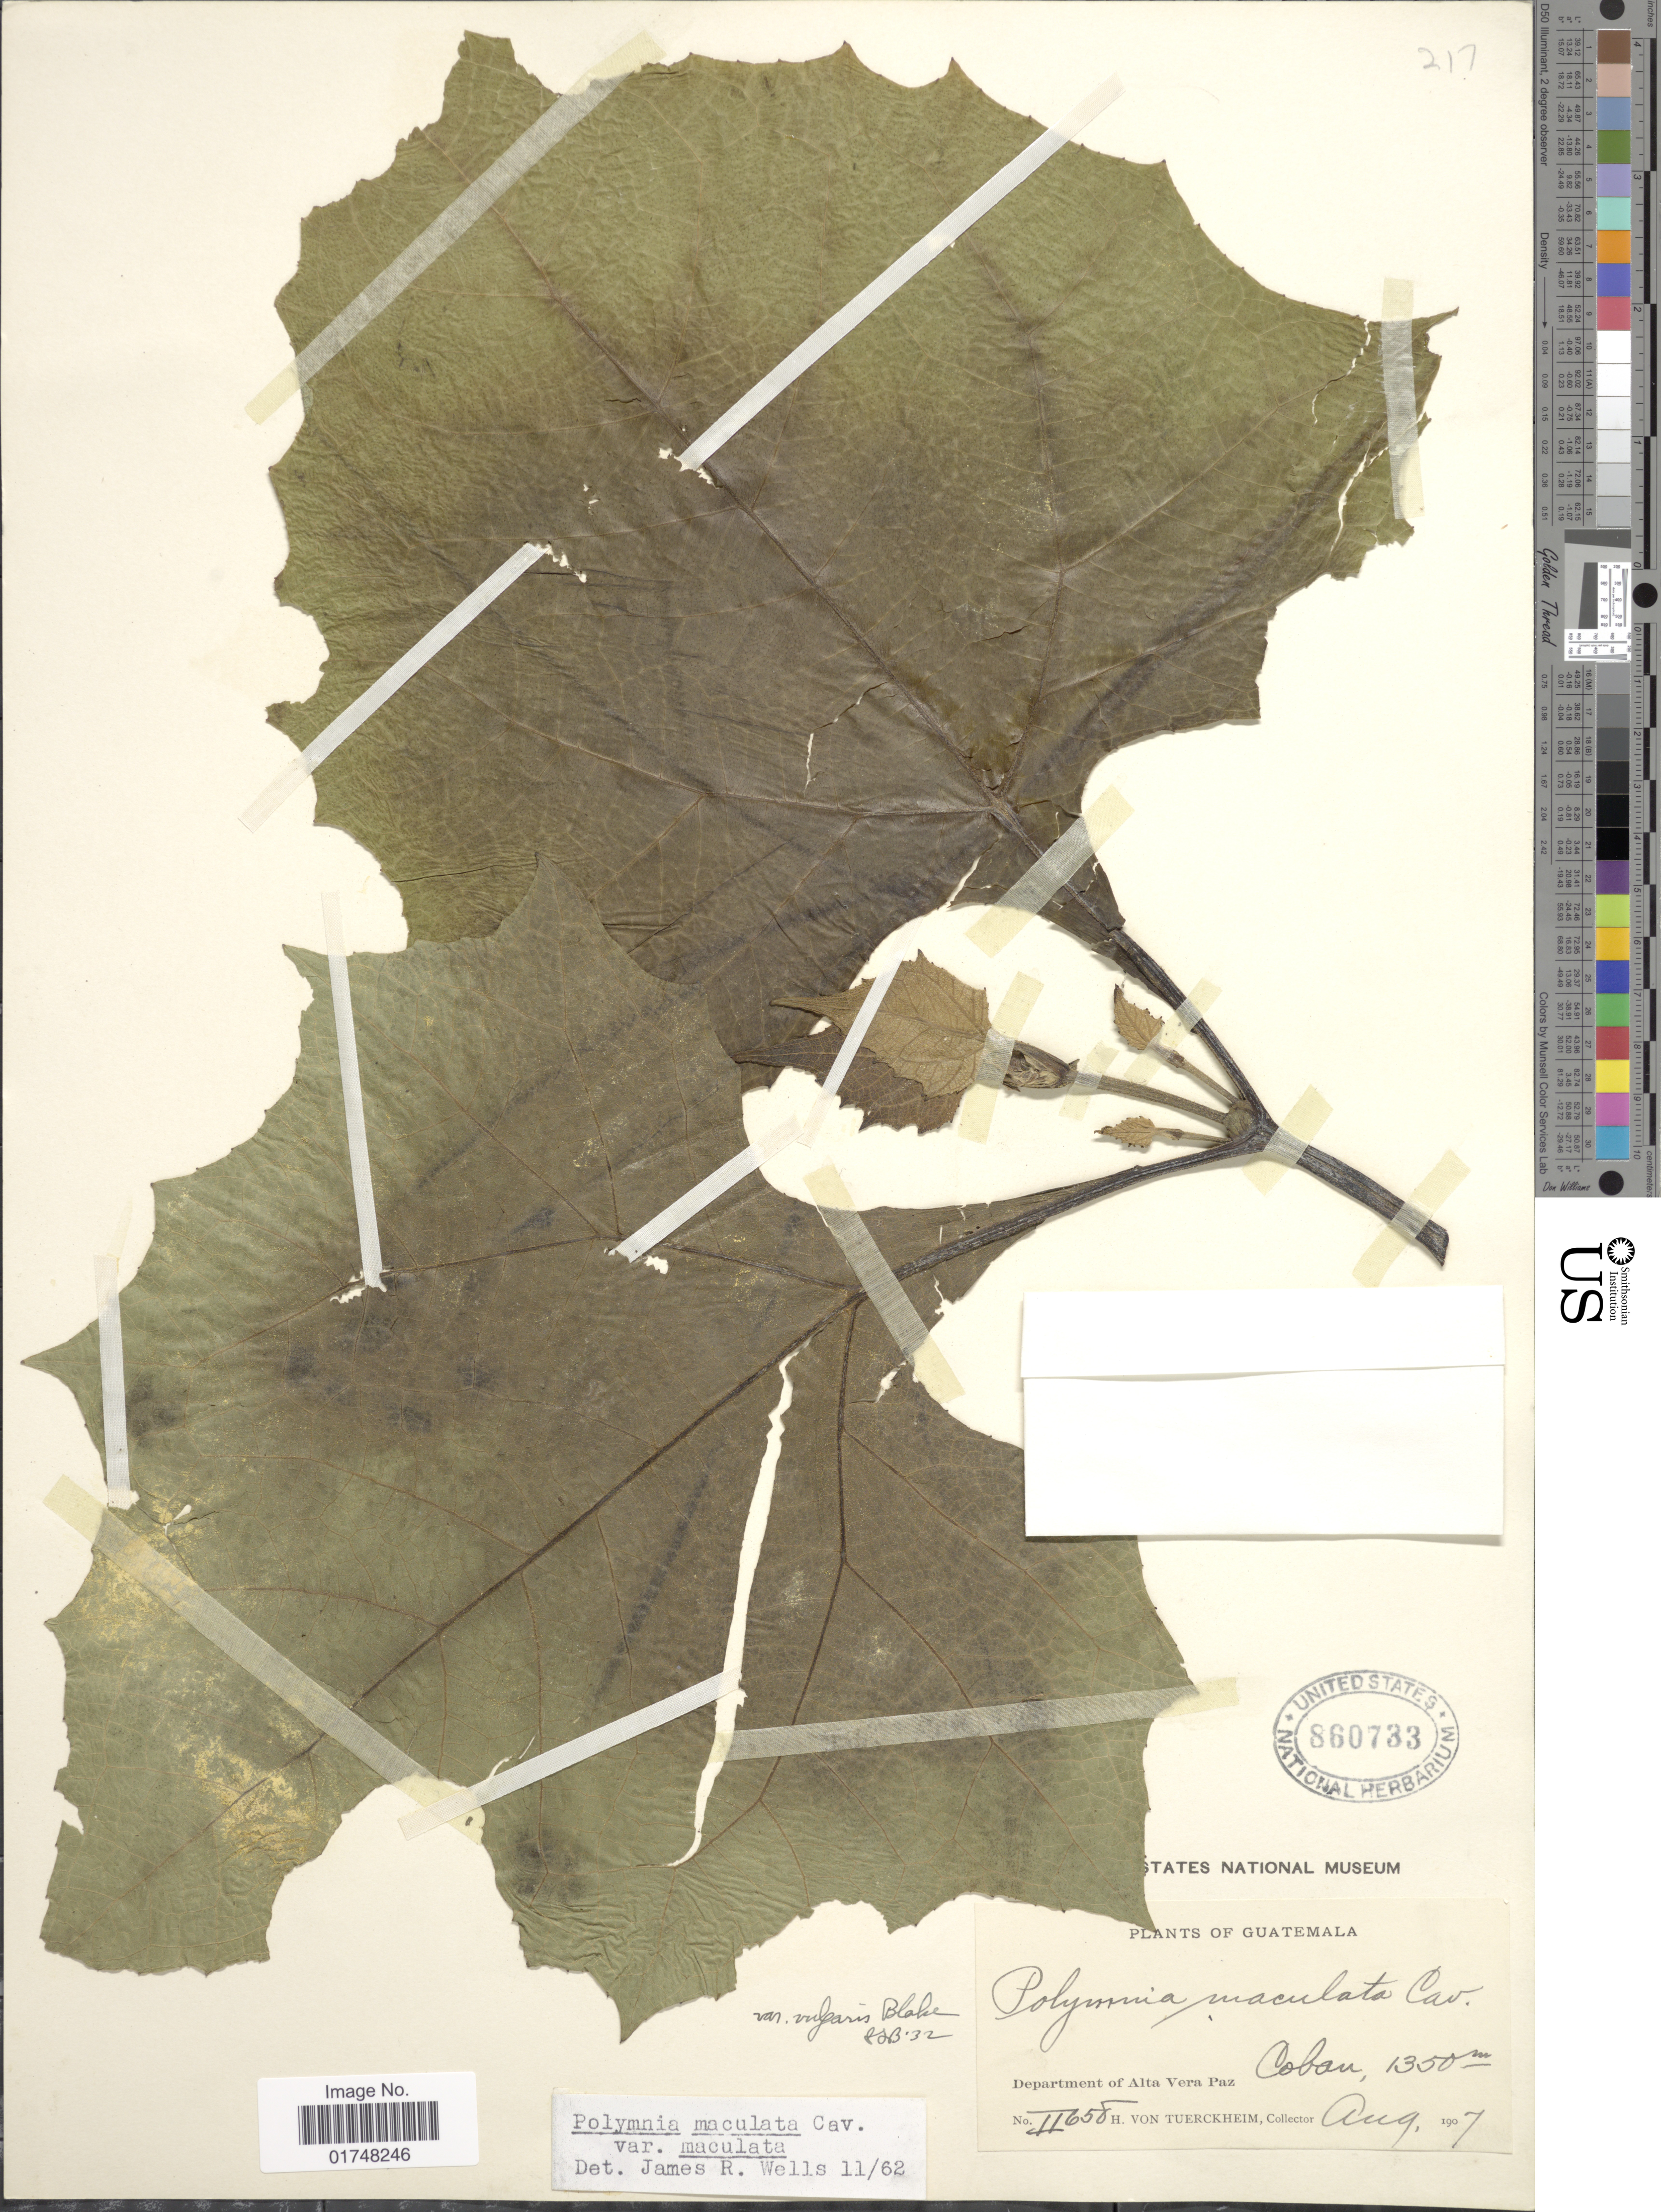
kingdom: Plantae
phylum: Tracheophyta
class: Magnoliopsida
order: Asterales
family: Asteraceae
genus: Smallanthus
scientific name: Smallanthus maculatus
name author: (Cav.) H. Rob.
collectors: H. von Türckheim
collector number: II 658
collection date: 1907-08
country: Guatemala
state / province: Alta Verapaz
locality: Coban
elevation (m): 1350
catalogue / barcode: US 860733